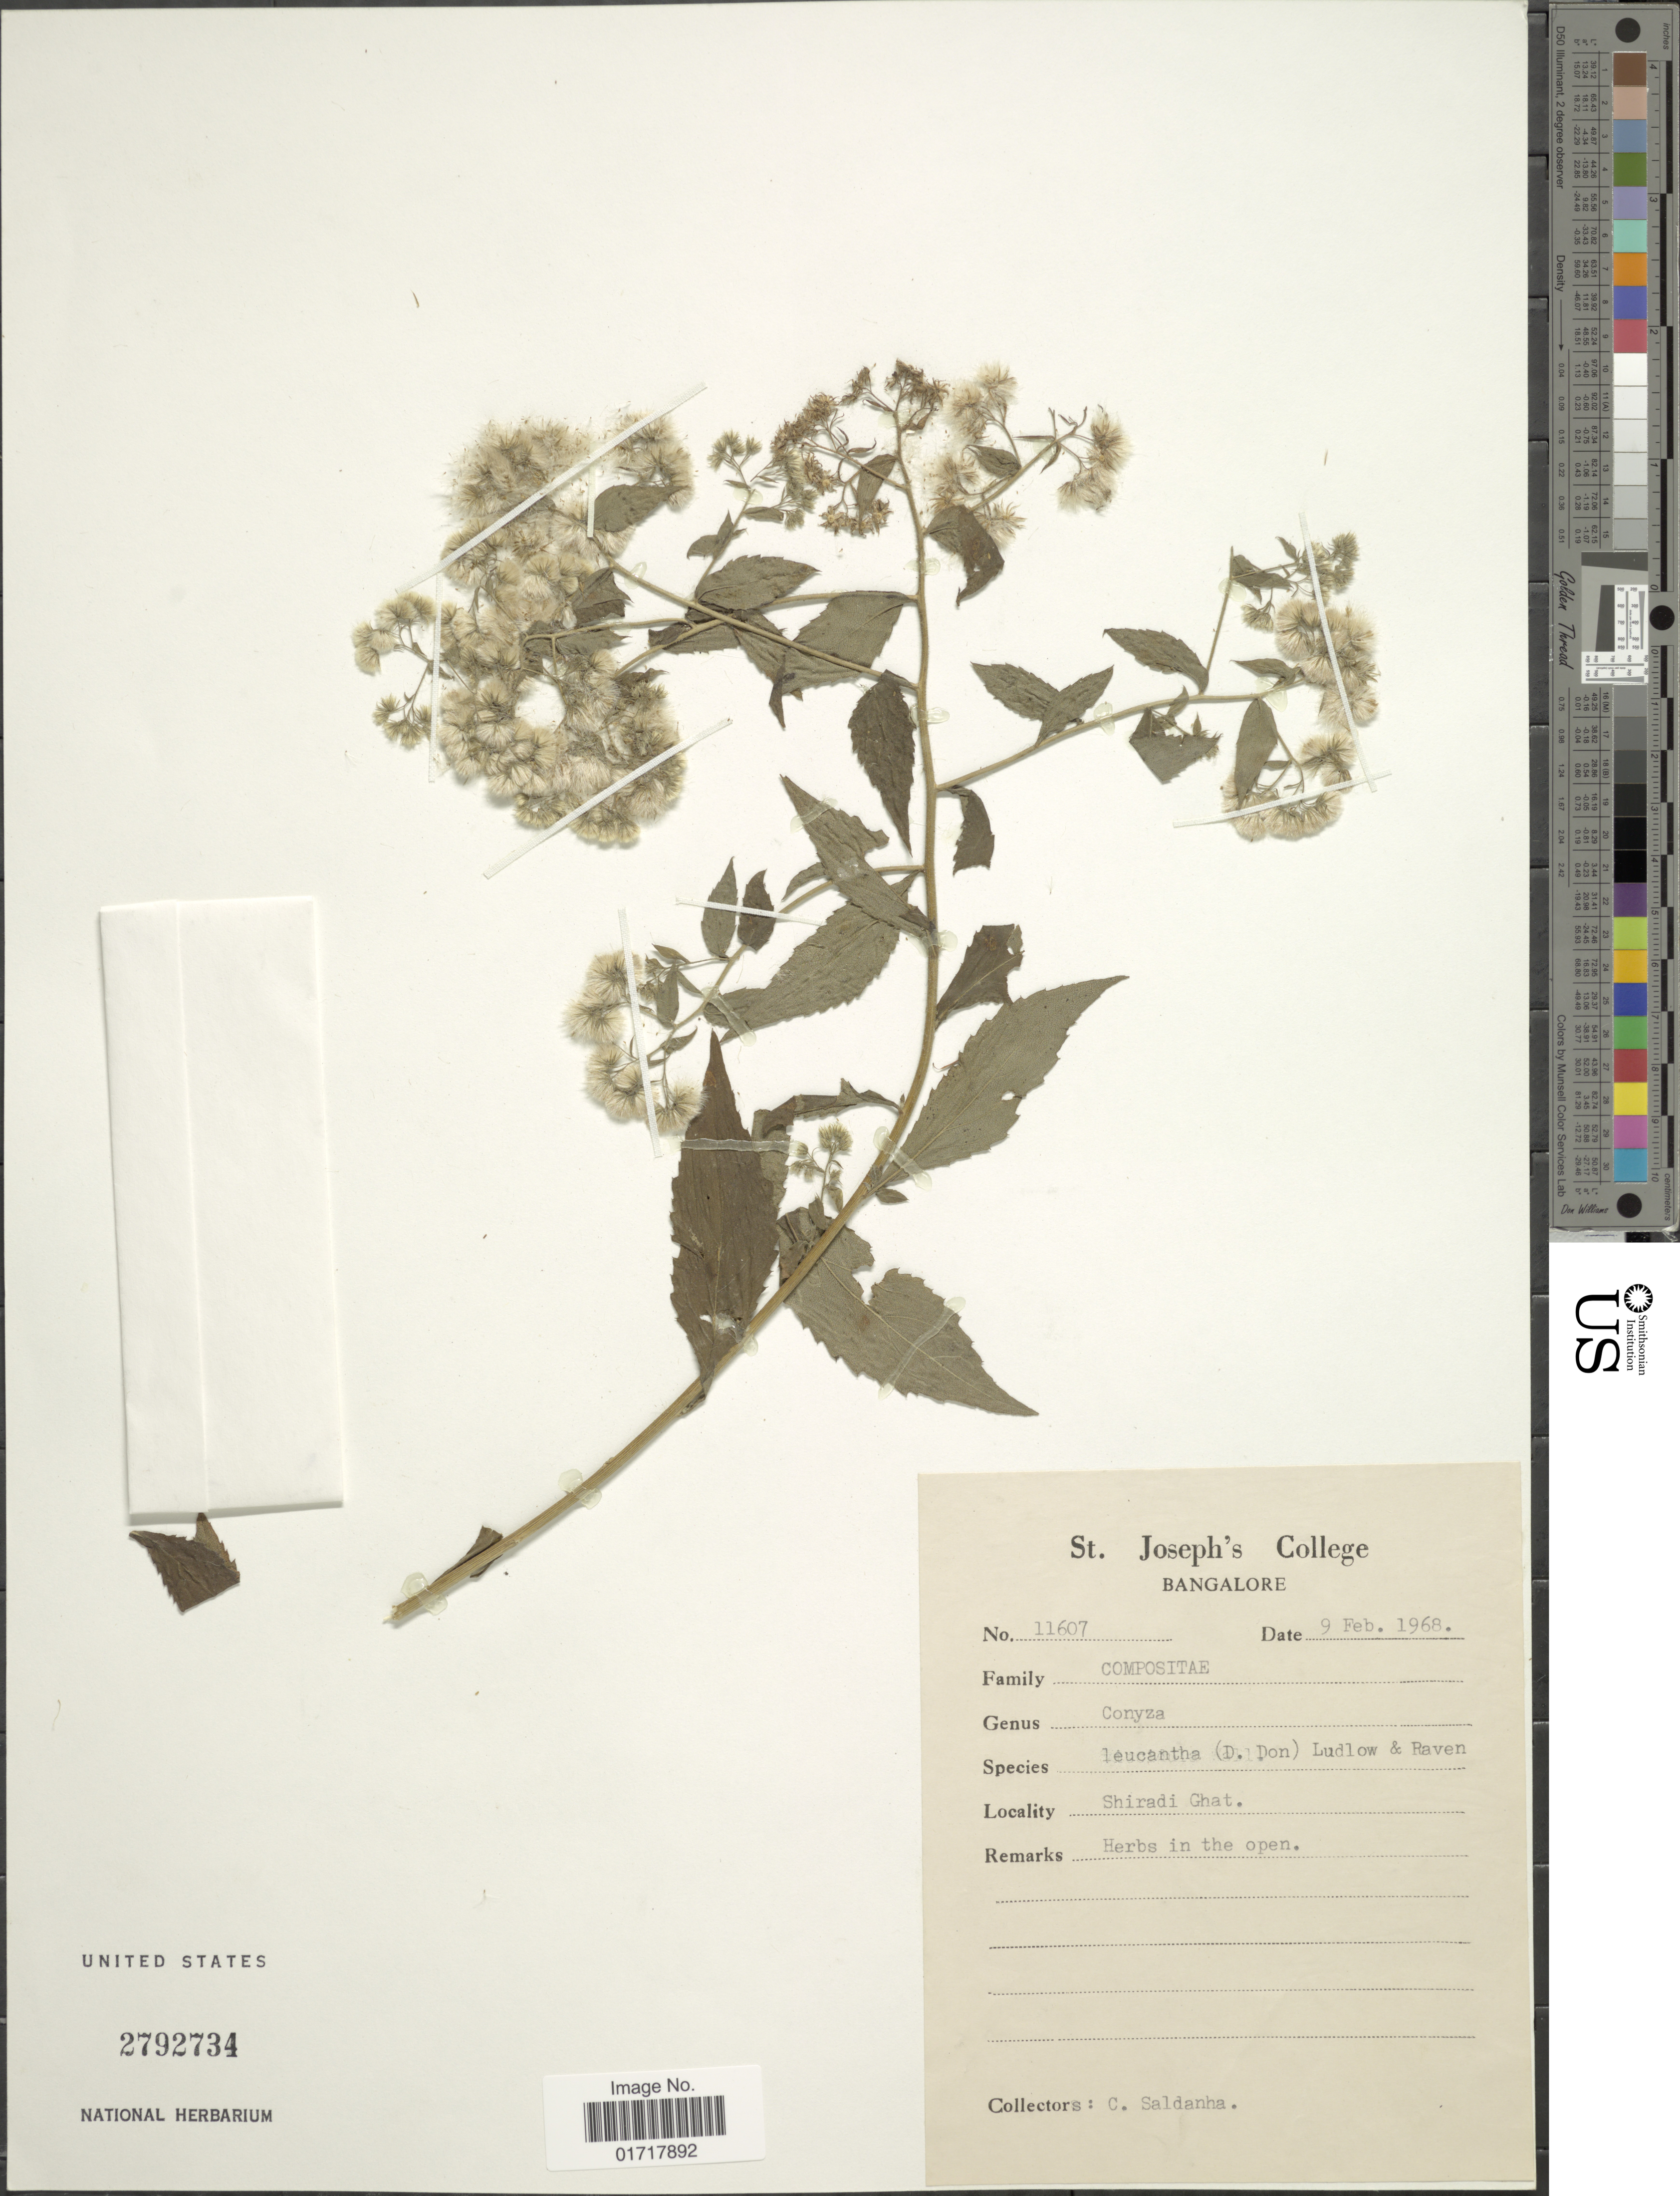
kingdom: Plantae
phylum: Tracheophyta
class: Magnoliopsida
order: Asterales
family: Asteraceae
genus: Conyza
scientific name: Conyza leucantha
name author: (D. Don) Ludlow & P.H. Raven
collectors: St. Joseph's College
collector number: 11607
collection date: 1968-02-09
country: India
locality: Bangalore, Shiradi ghat.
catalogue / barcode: US 2792734